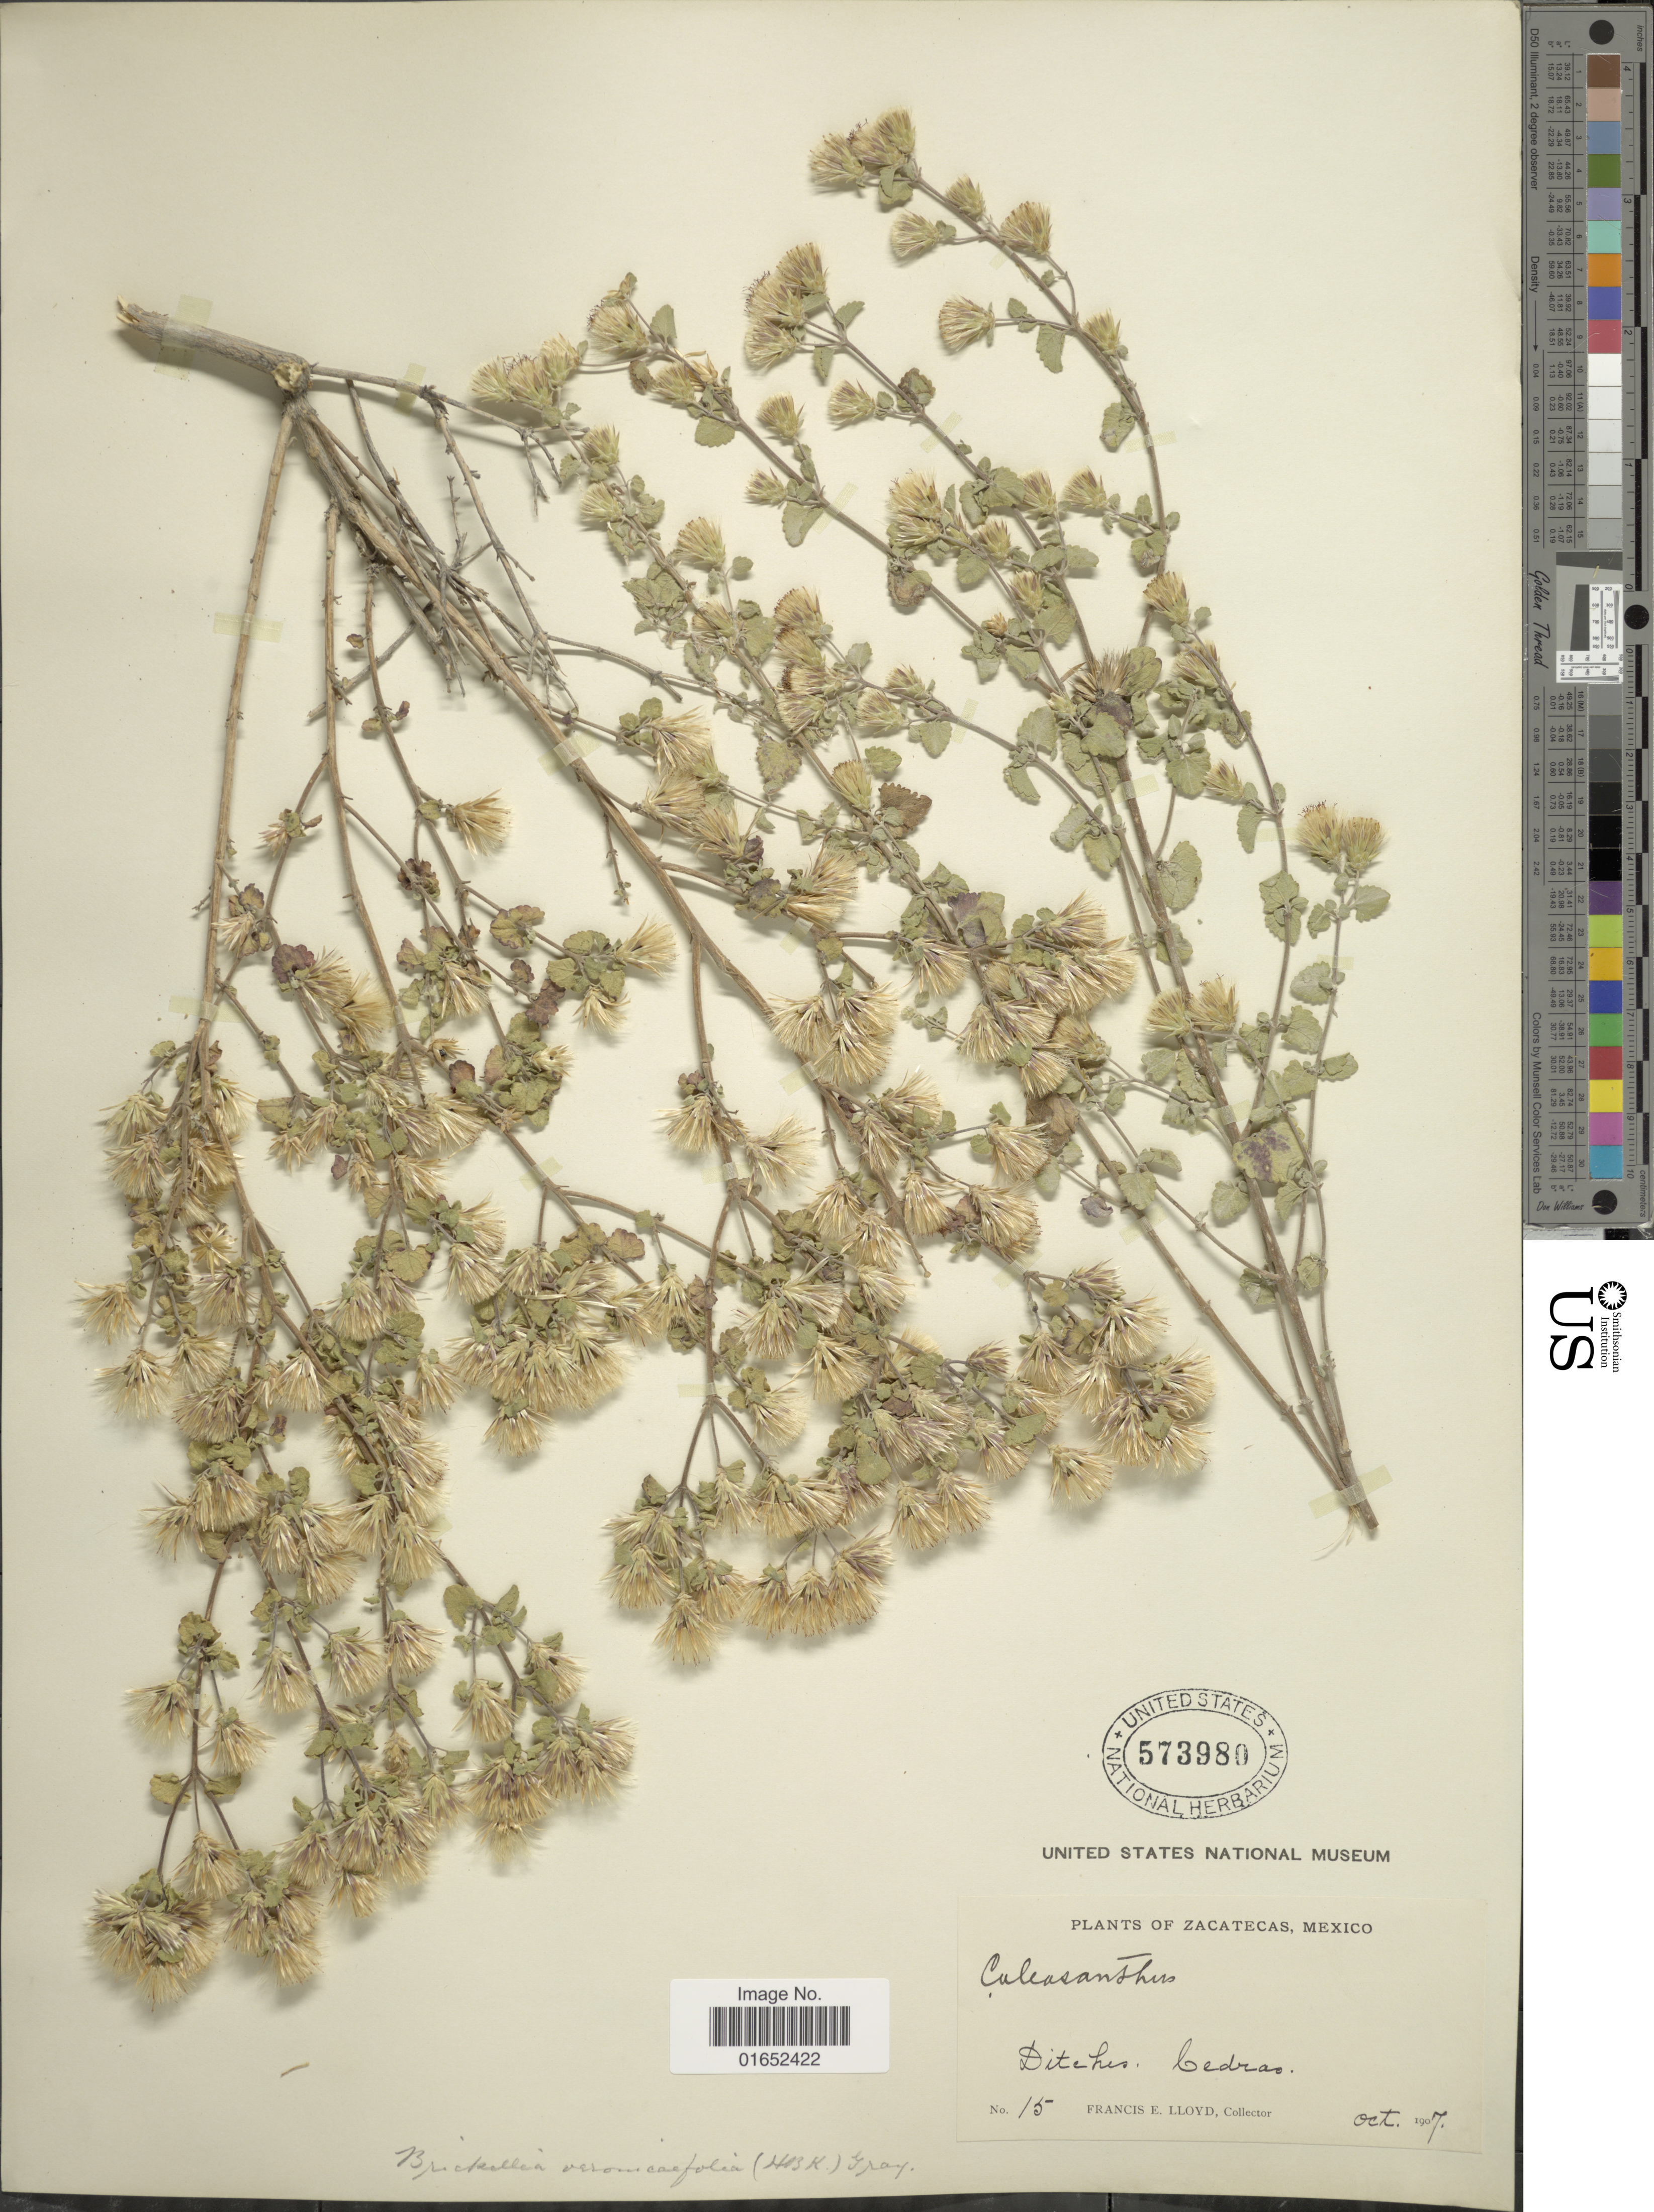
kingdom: Plantae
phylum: Tracheophyta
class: Magnoliopsida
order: Asterales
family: Asteraceae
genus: Brickellia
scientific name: Brickellia veronicaefolia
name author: (Kunth) A. Gray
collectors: Lloyd, C. E.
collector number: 15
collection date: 1917-10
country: Mexico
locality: Ditches, Cedras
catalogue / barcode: US 573980